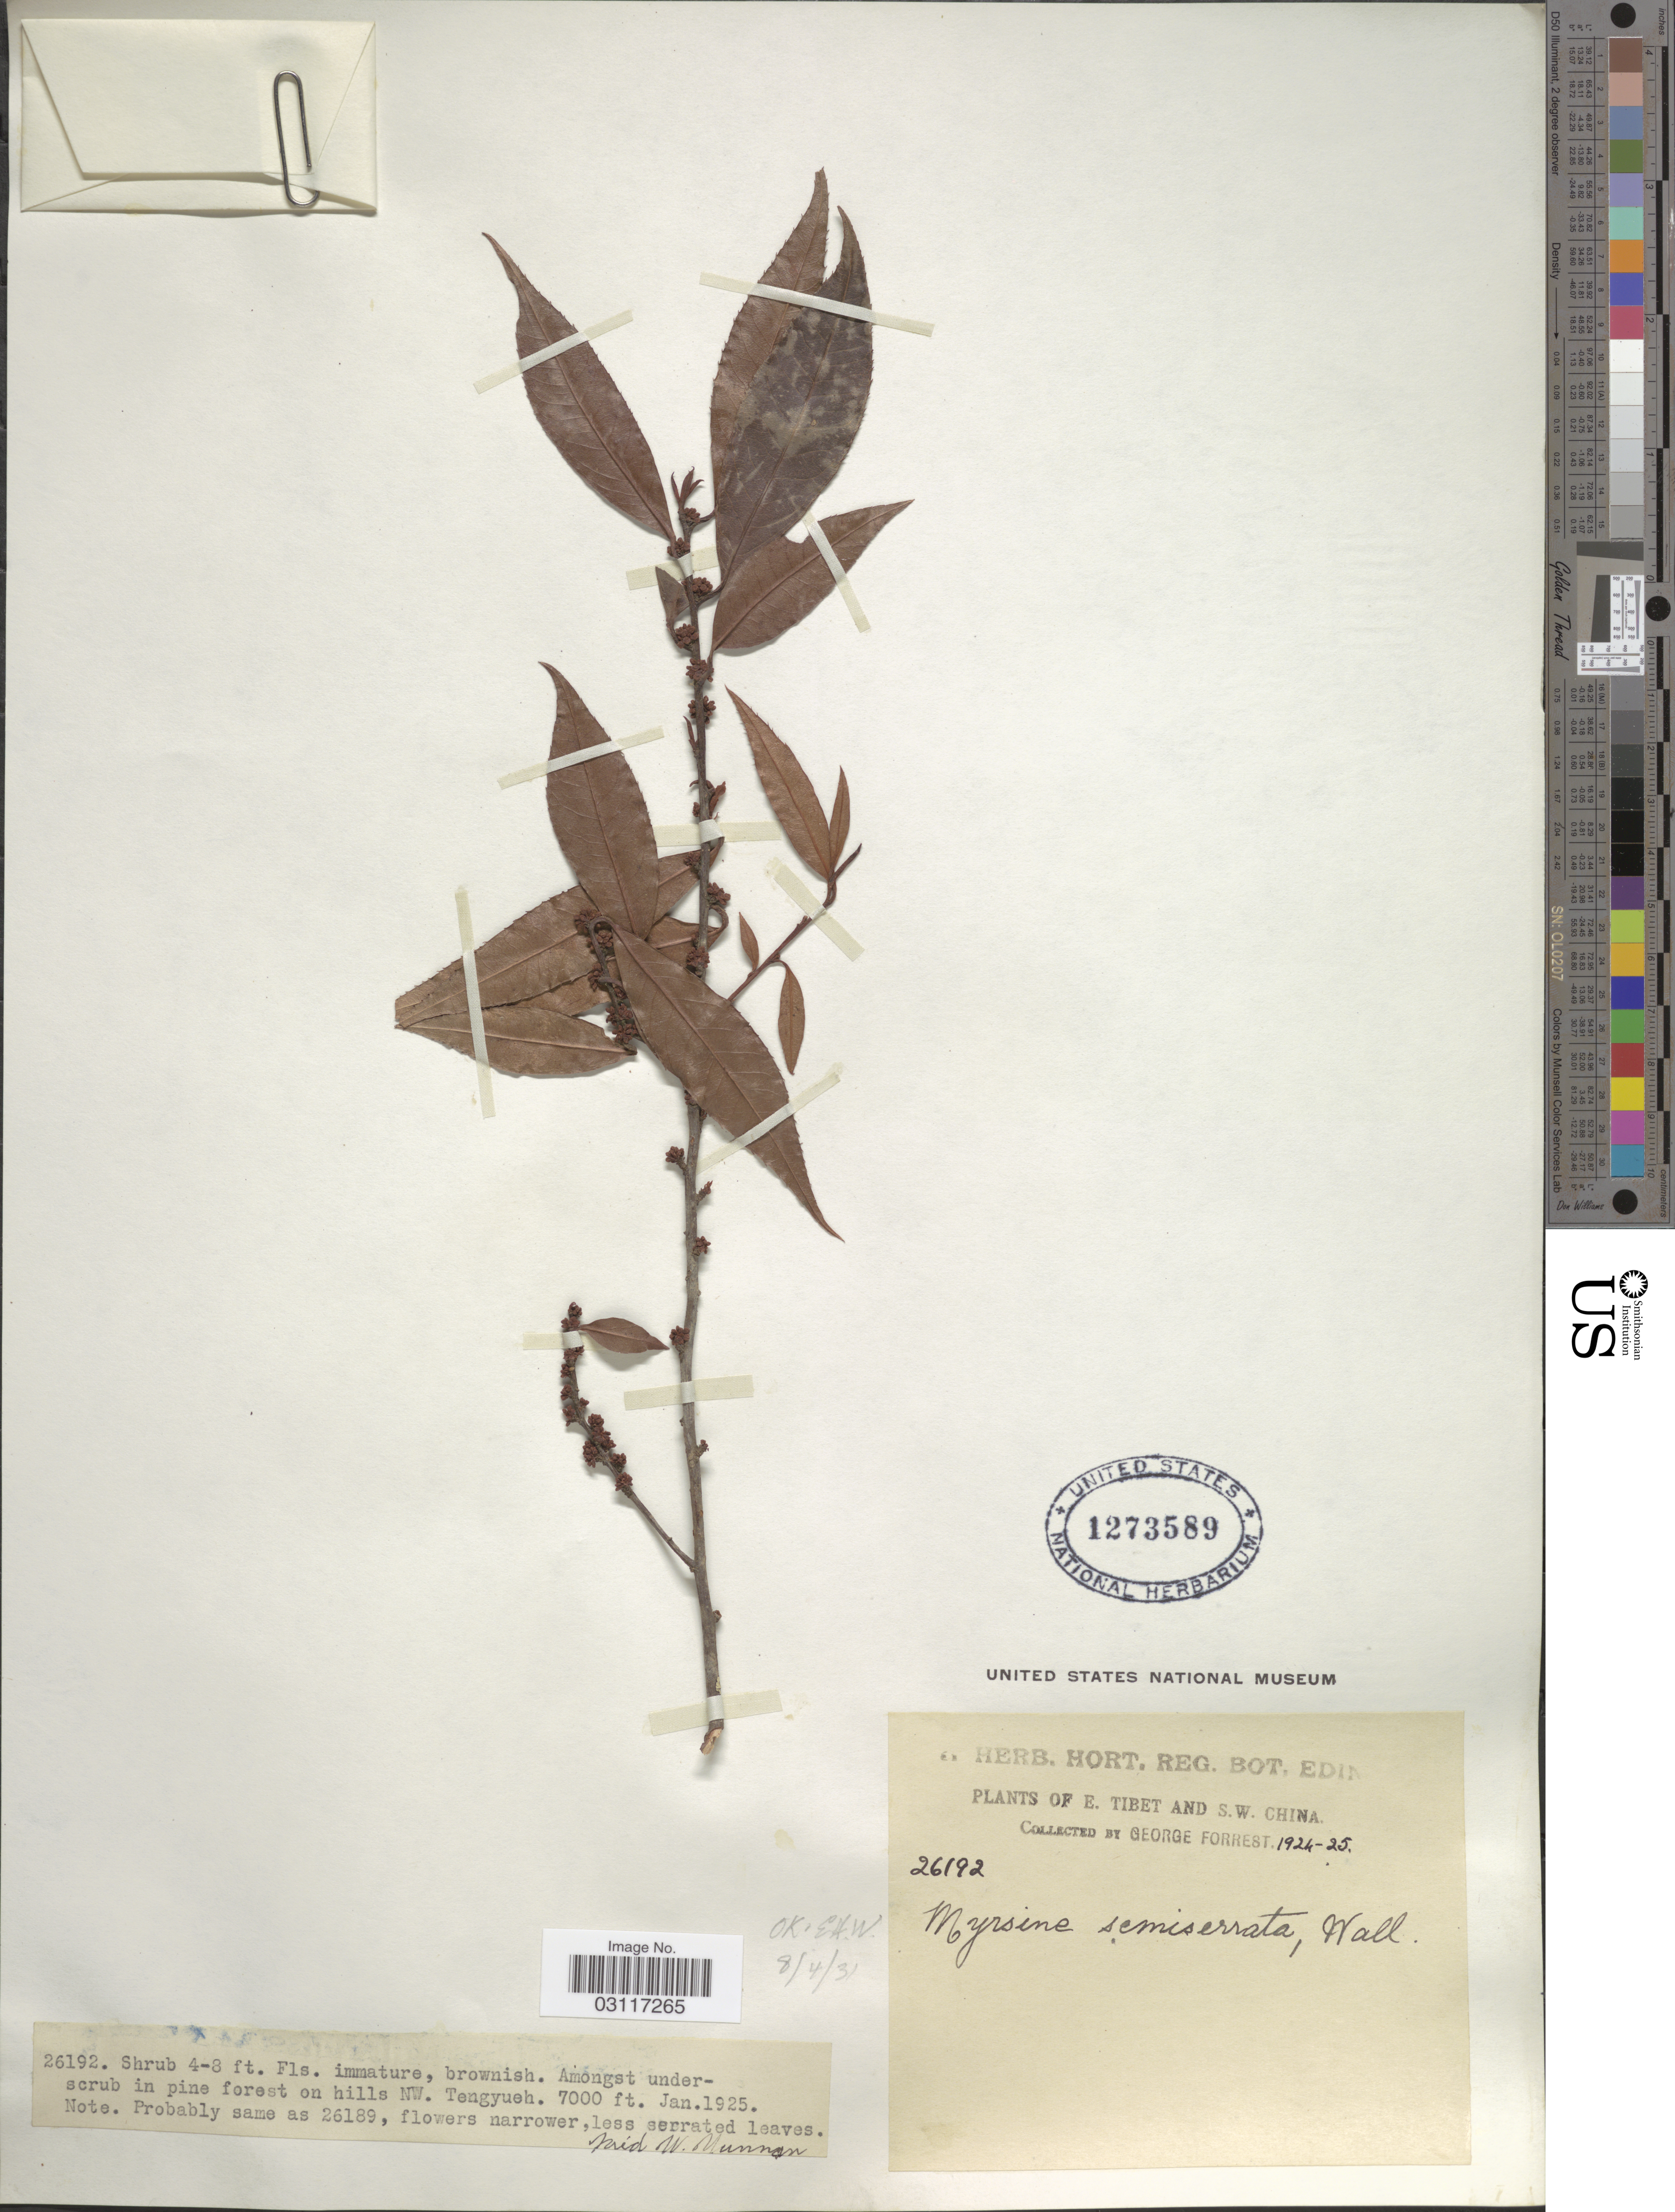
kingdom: Plantae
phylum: Tracheophyta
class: Magnoliopsida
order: Ericales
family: Primulaceae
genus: Myrsine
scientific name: Myrsine semiserrata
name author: Wall.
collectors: G. Forrest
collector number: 26192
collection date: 1925-01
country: China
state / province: Yunnan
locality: E. Tibet and S.W. China, on hills NW. Tengyueh. Mid W. Yunnan.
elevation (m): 2134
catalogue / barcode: US 1273589